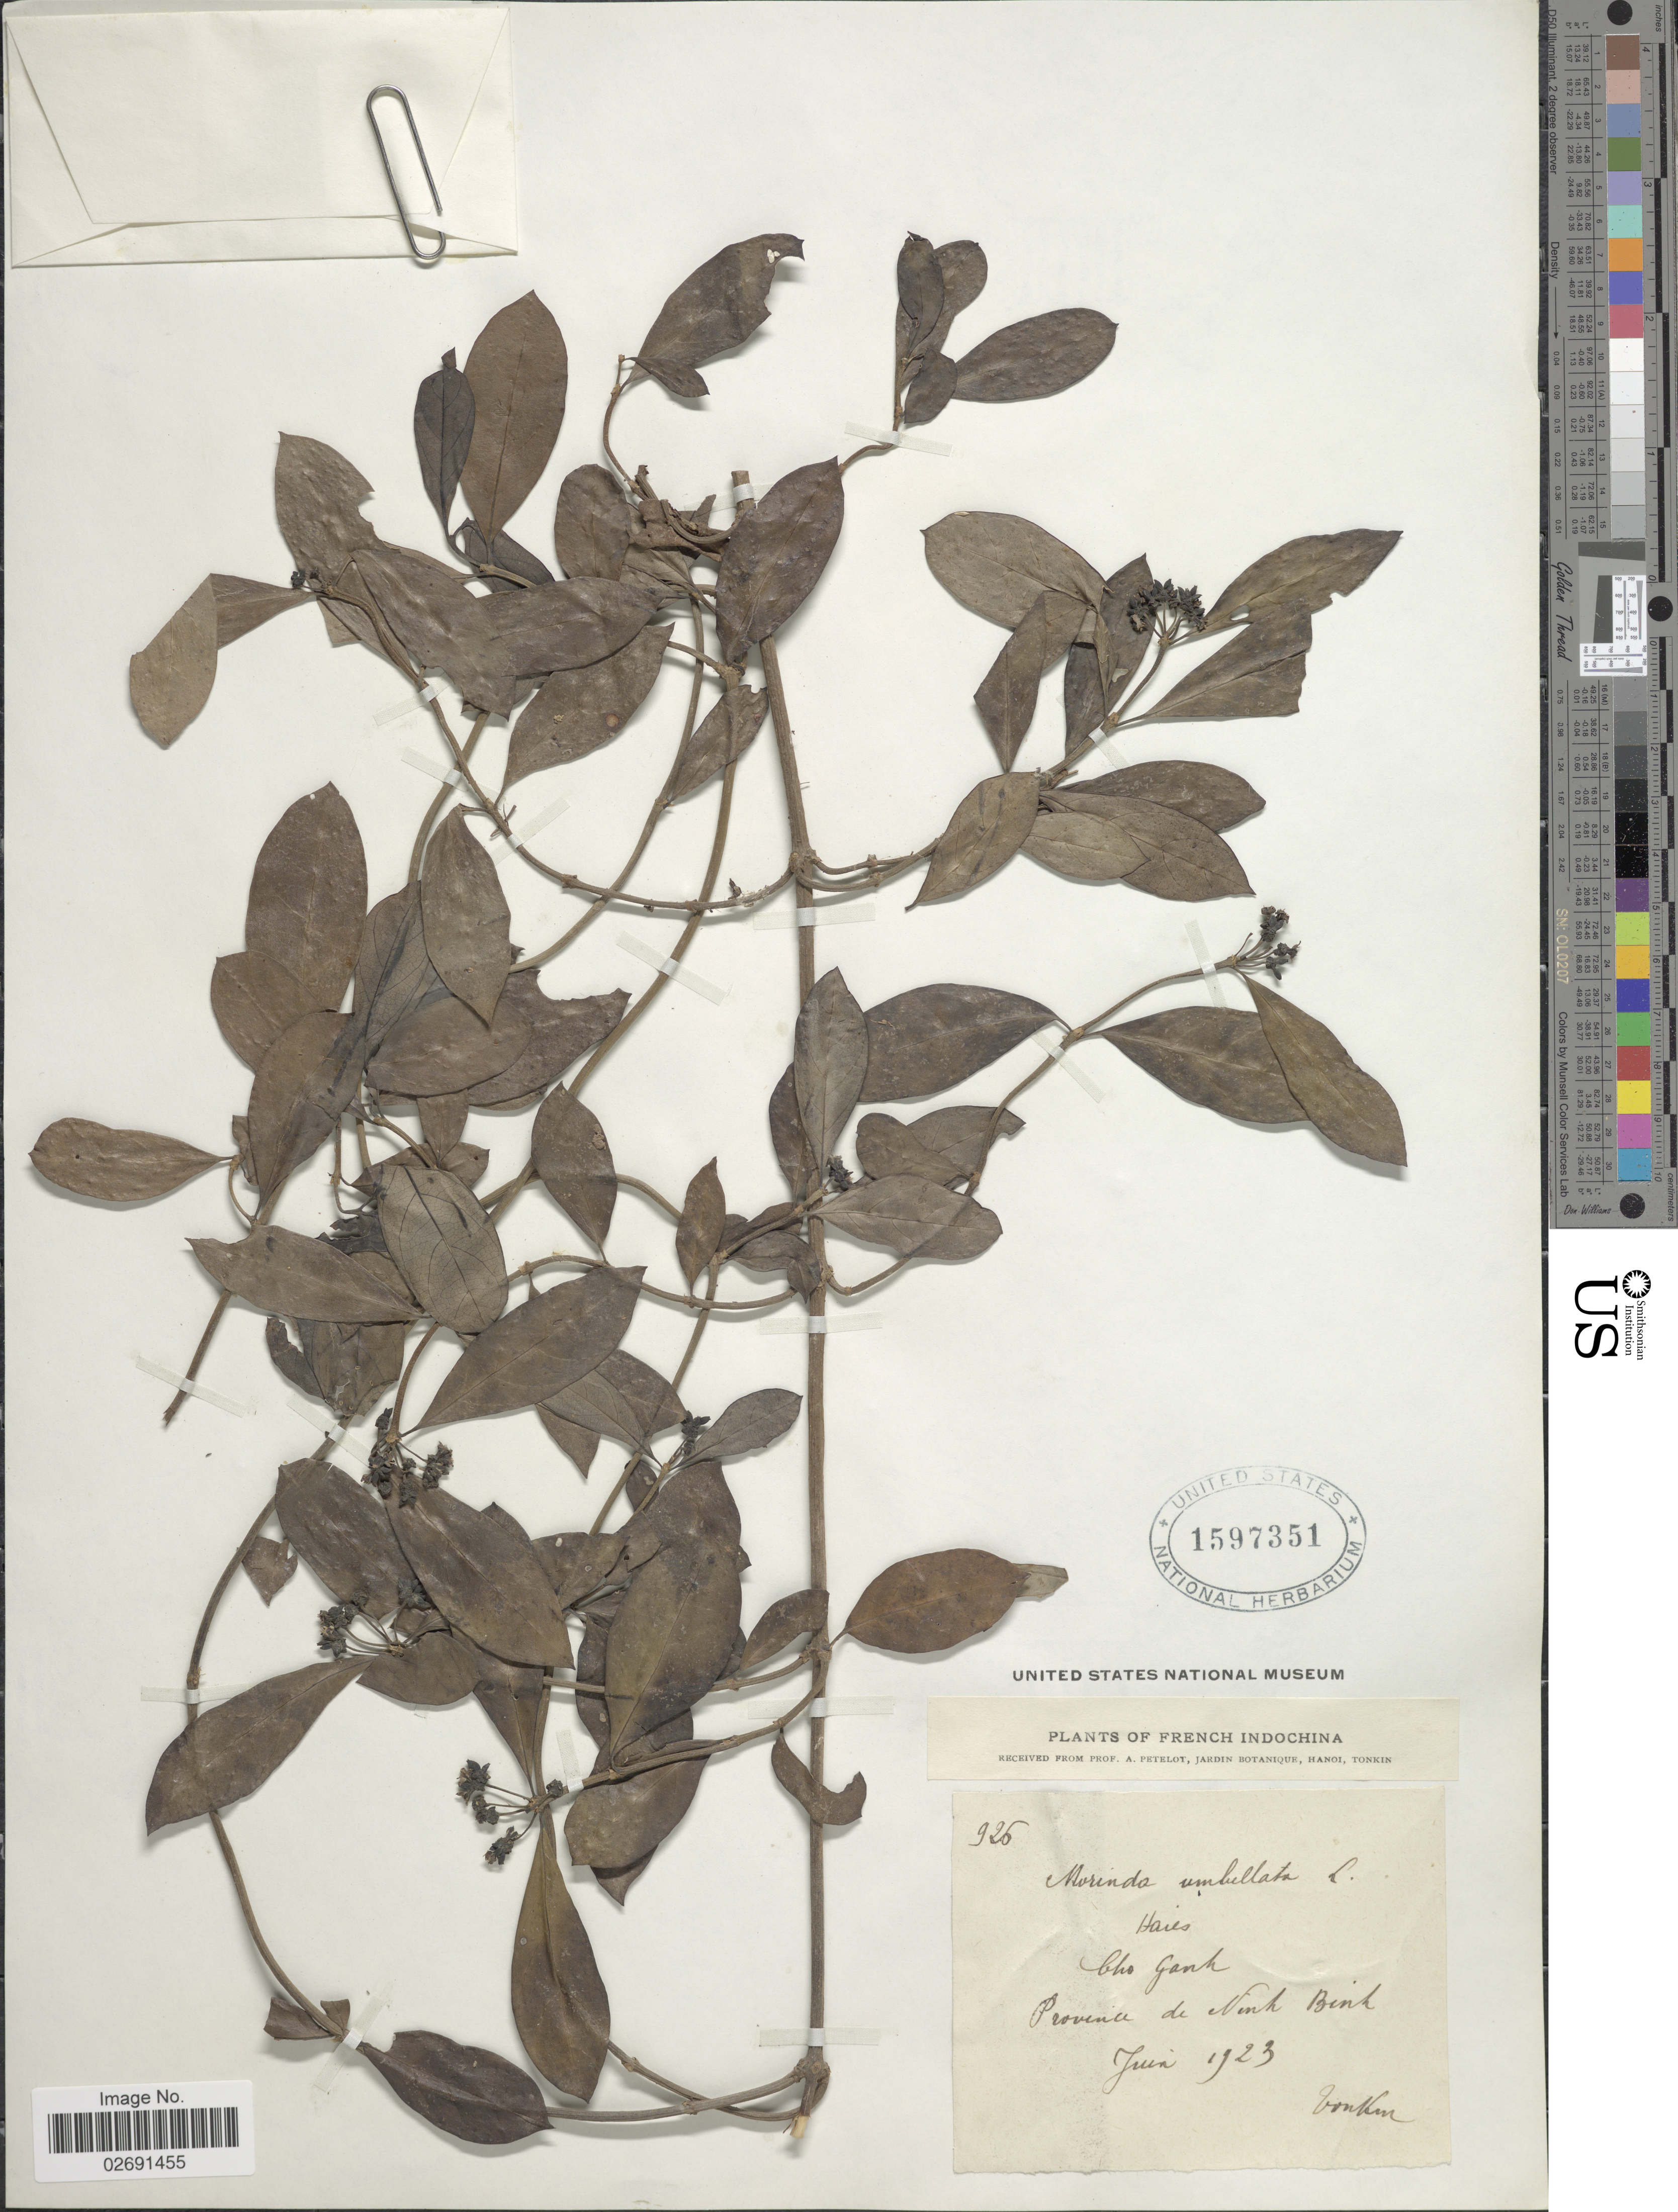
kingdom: Plantae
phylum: Tracheophyta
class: Magnoliopsida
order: Gentianales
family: Rubiaceae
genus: Gynochthodes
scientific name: Gynochthodes umbellata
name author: (L.) Razafim. & B. Bremer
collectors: A. Petelot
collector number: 926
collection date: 1923-06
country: Vietnam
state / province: Ninh Binh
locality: Tonkin. French Indochina, Cho Ganh, Province de Ninh Binh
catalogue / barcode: US 1597351